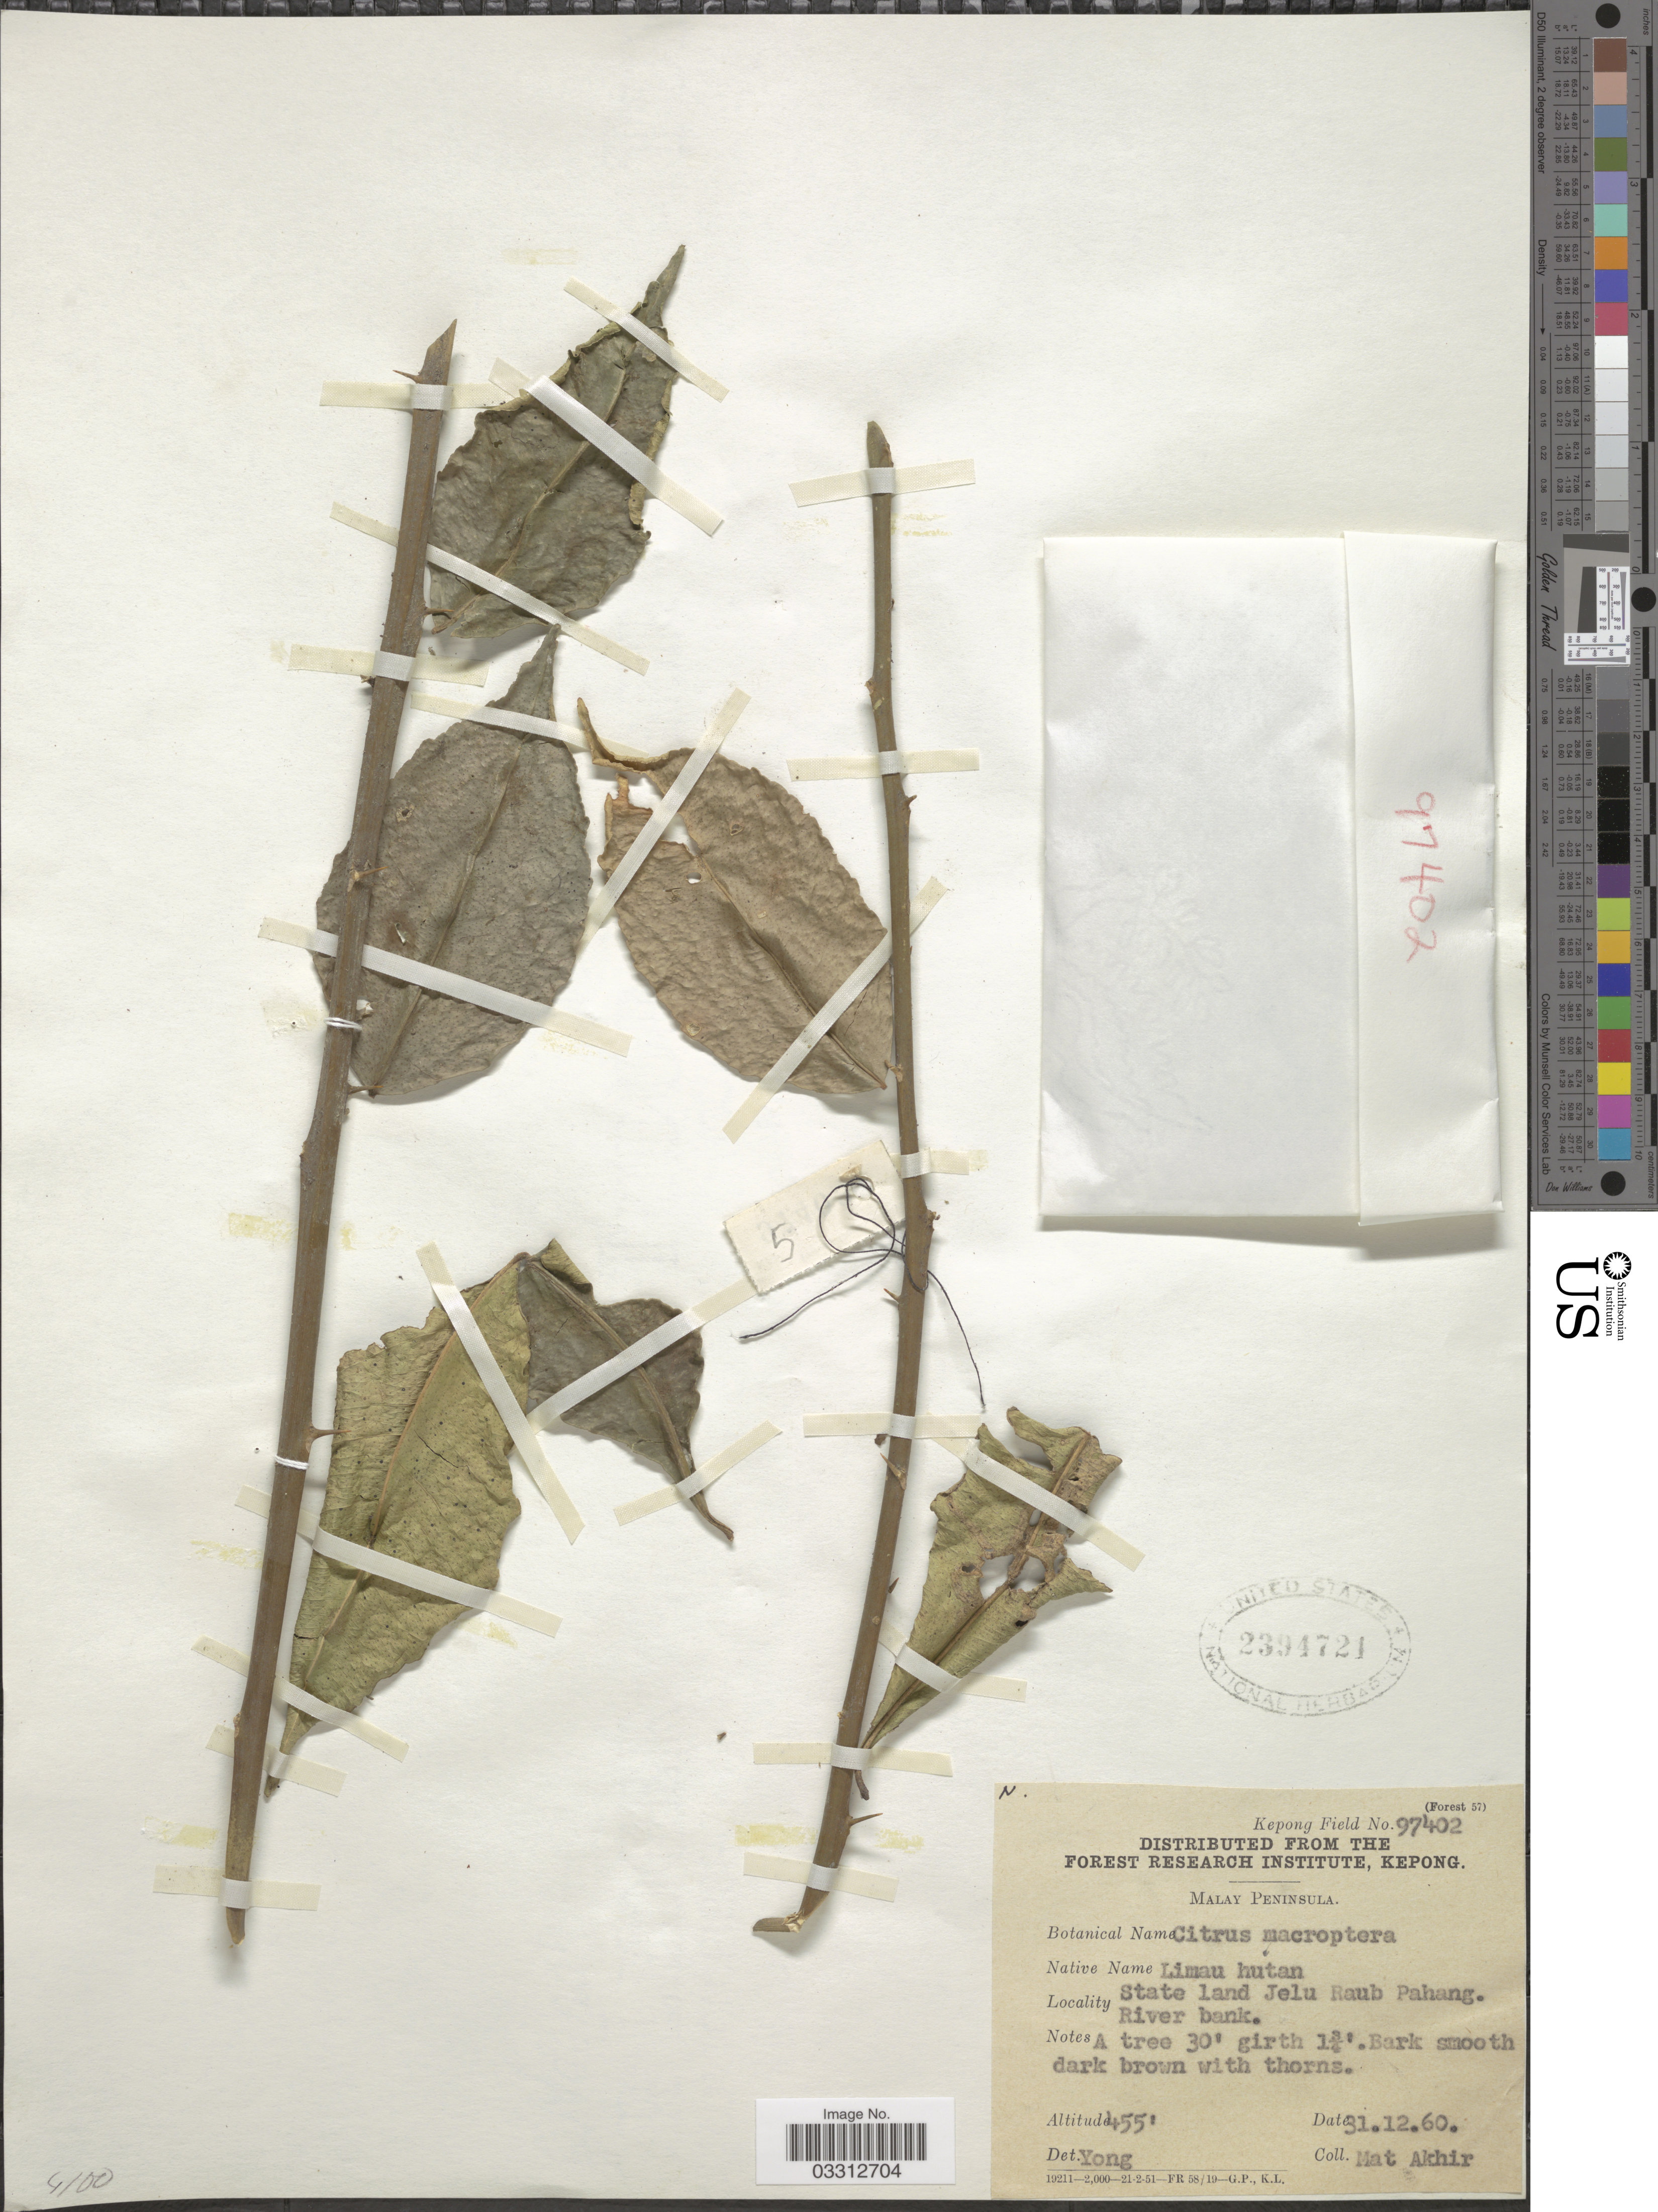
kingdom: Plantae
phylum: Tracheophyta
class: Magnoliopsida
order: Sapindales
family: Rutaceae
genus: Citrus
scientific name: Citrus macroptera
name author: Montrouz.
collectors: M. Akhir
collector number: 97402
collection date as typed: Transcribed d/m/y: 31/12/60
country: Malaysia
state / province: Pahang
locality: Malay Peninsula, State land Jelu Raub Pahang. River bank.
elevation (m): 139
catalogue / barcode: US 2394721